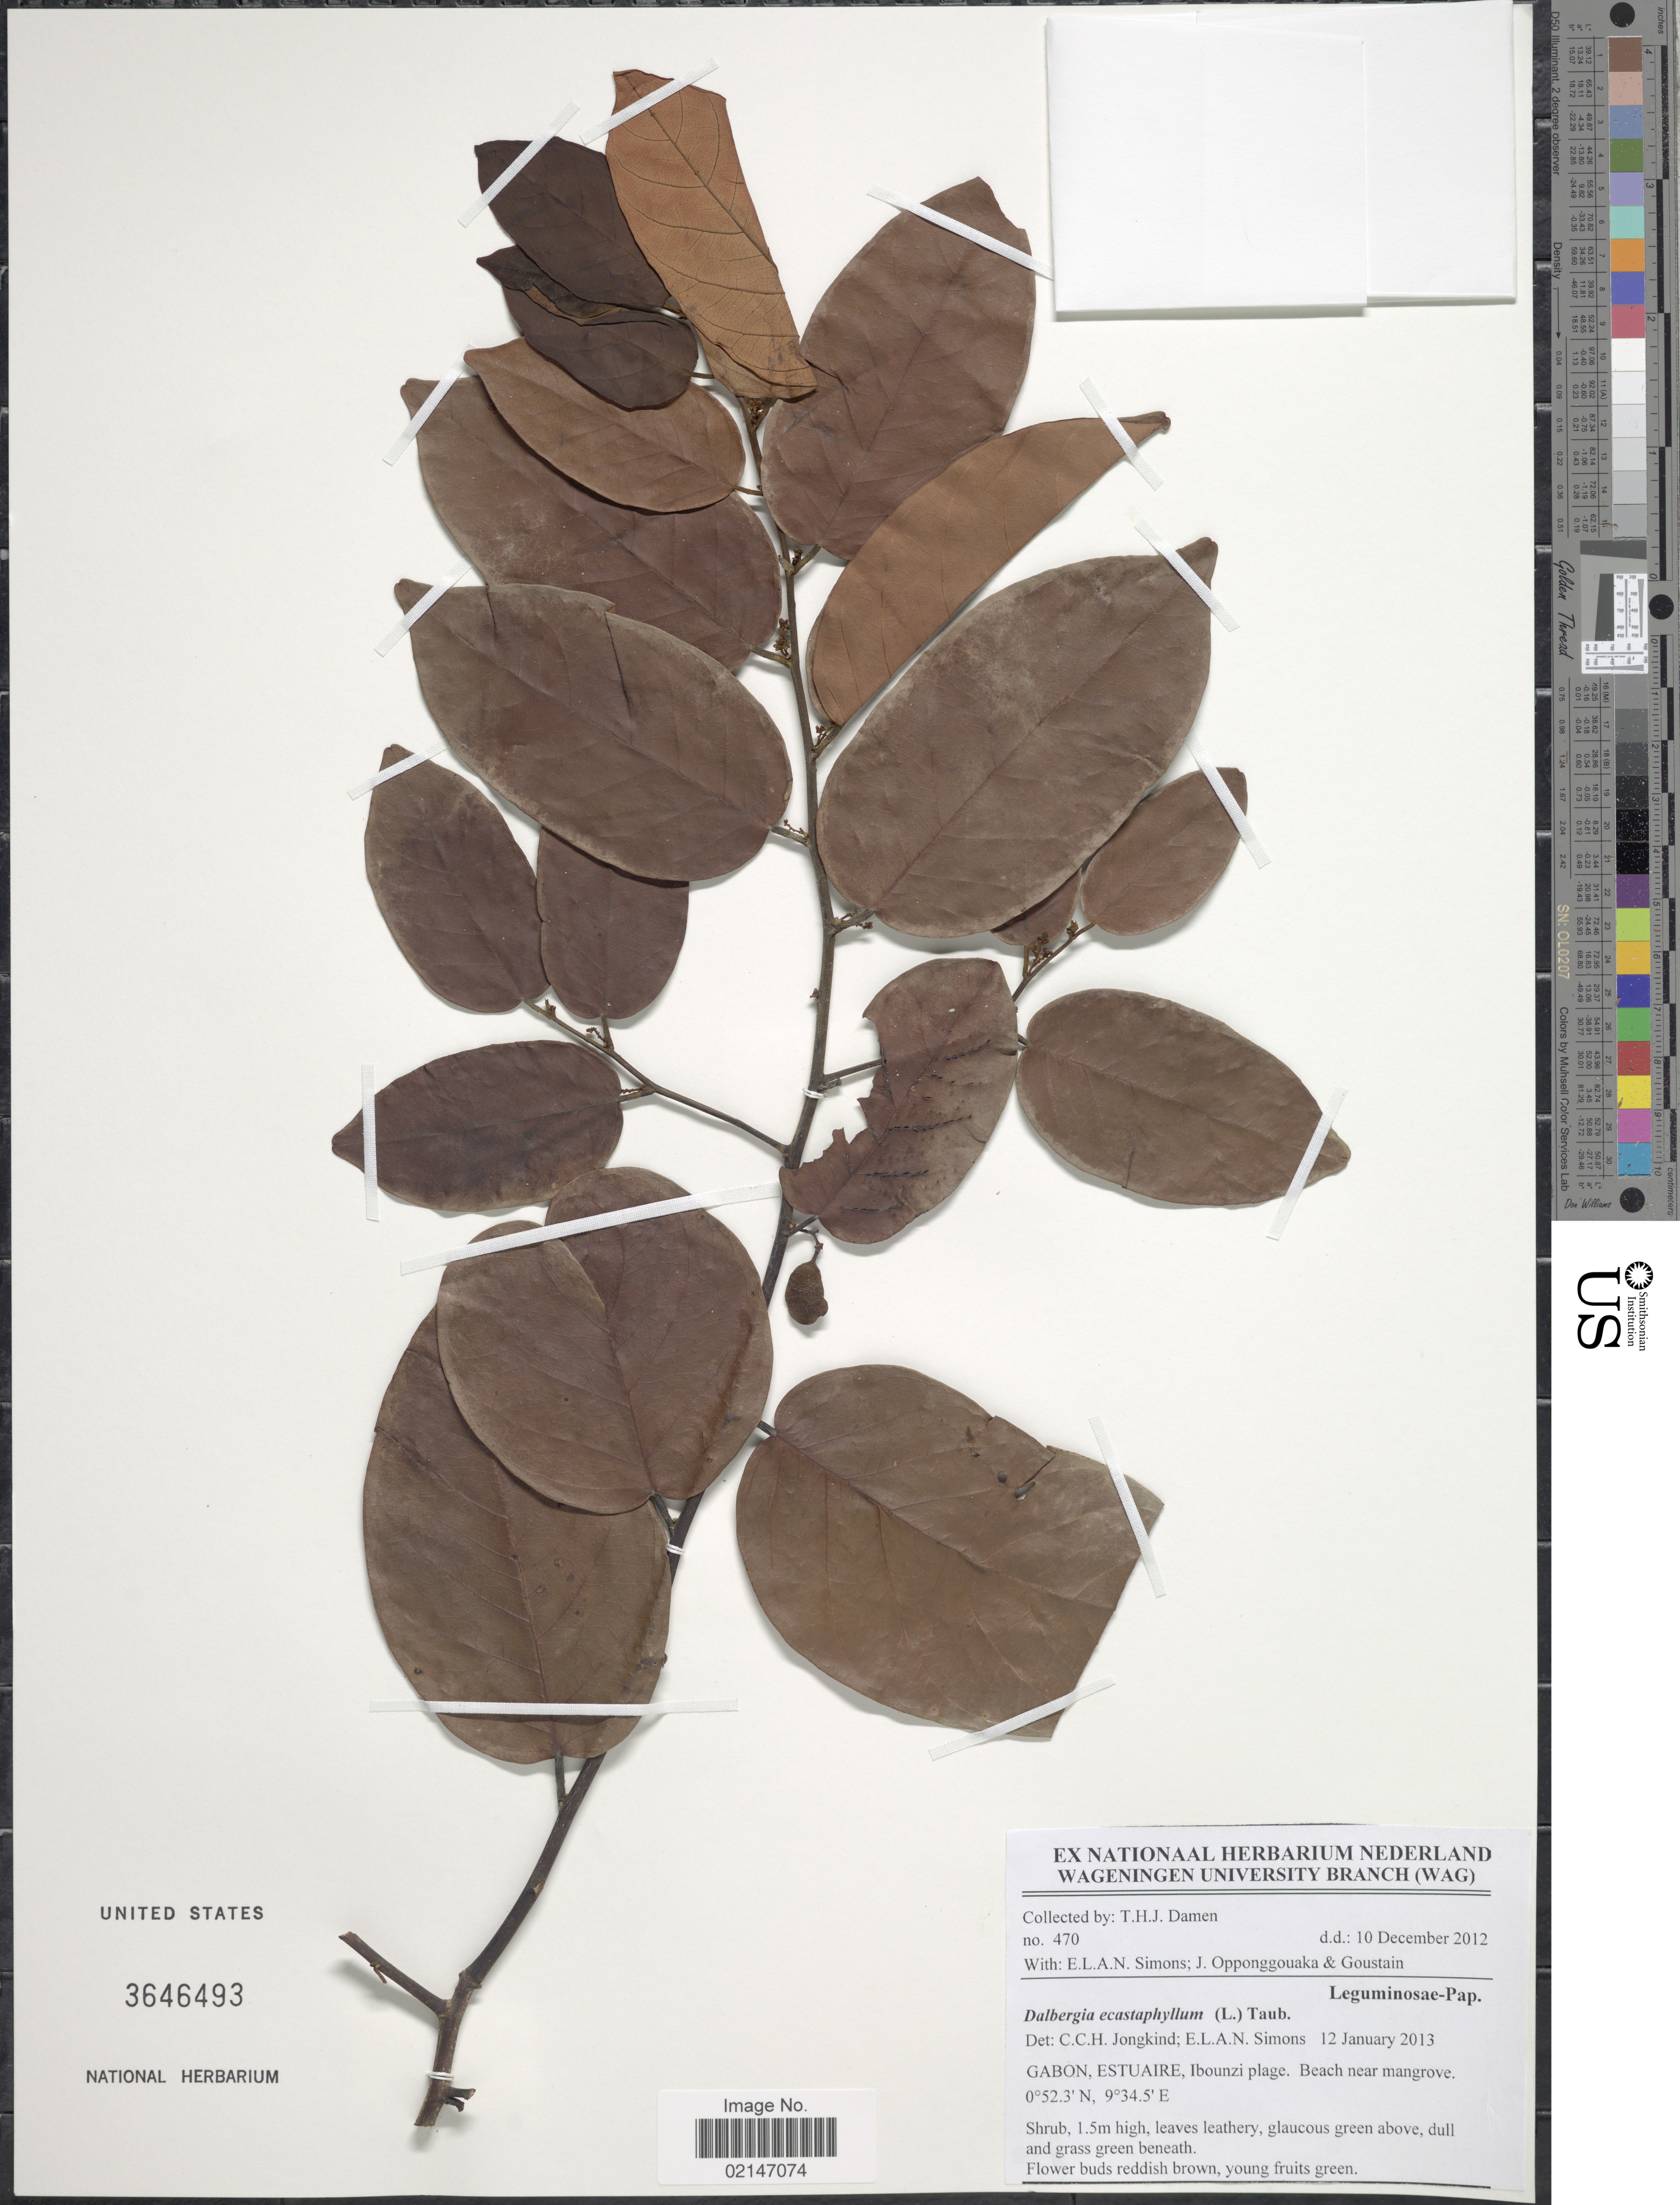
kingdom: Plantae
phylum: Tracheophyta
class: Magnoliopsida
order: Fabales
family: Fabaceae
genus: Dalbergia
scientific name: Dalbergia ecastaphyllum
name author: (L.) Taub.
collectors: T. Damen, E. Simons, J. Oppongouaka & Goustain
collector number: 470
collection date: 2012-12-10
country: Gabon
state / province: Estuaire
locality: Ibouni plage, beach near mangrove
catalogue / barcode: US 3646493